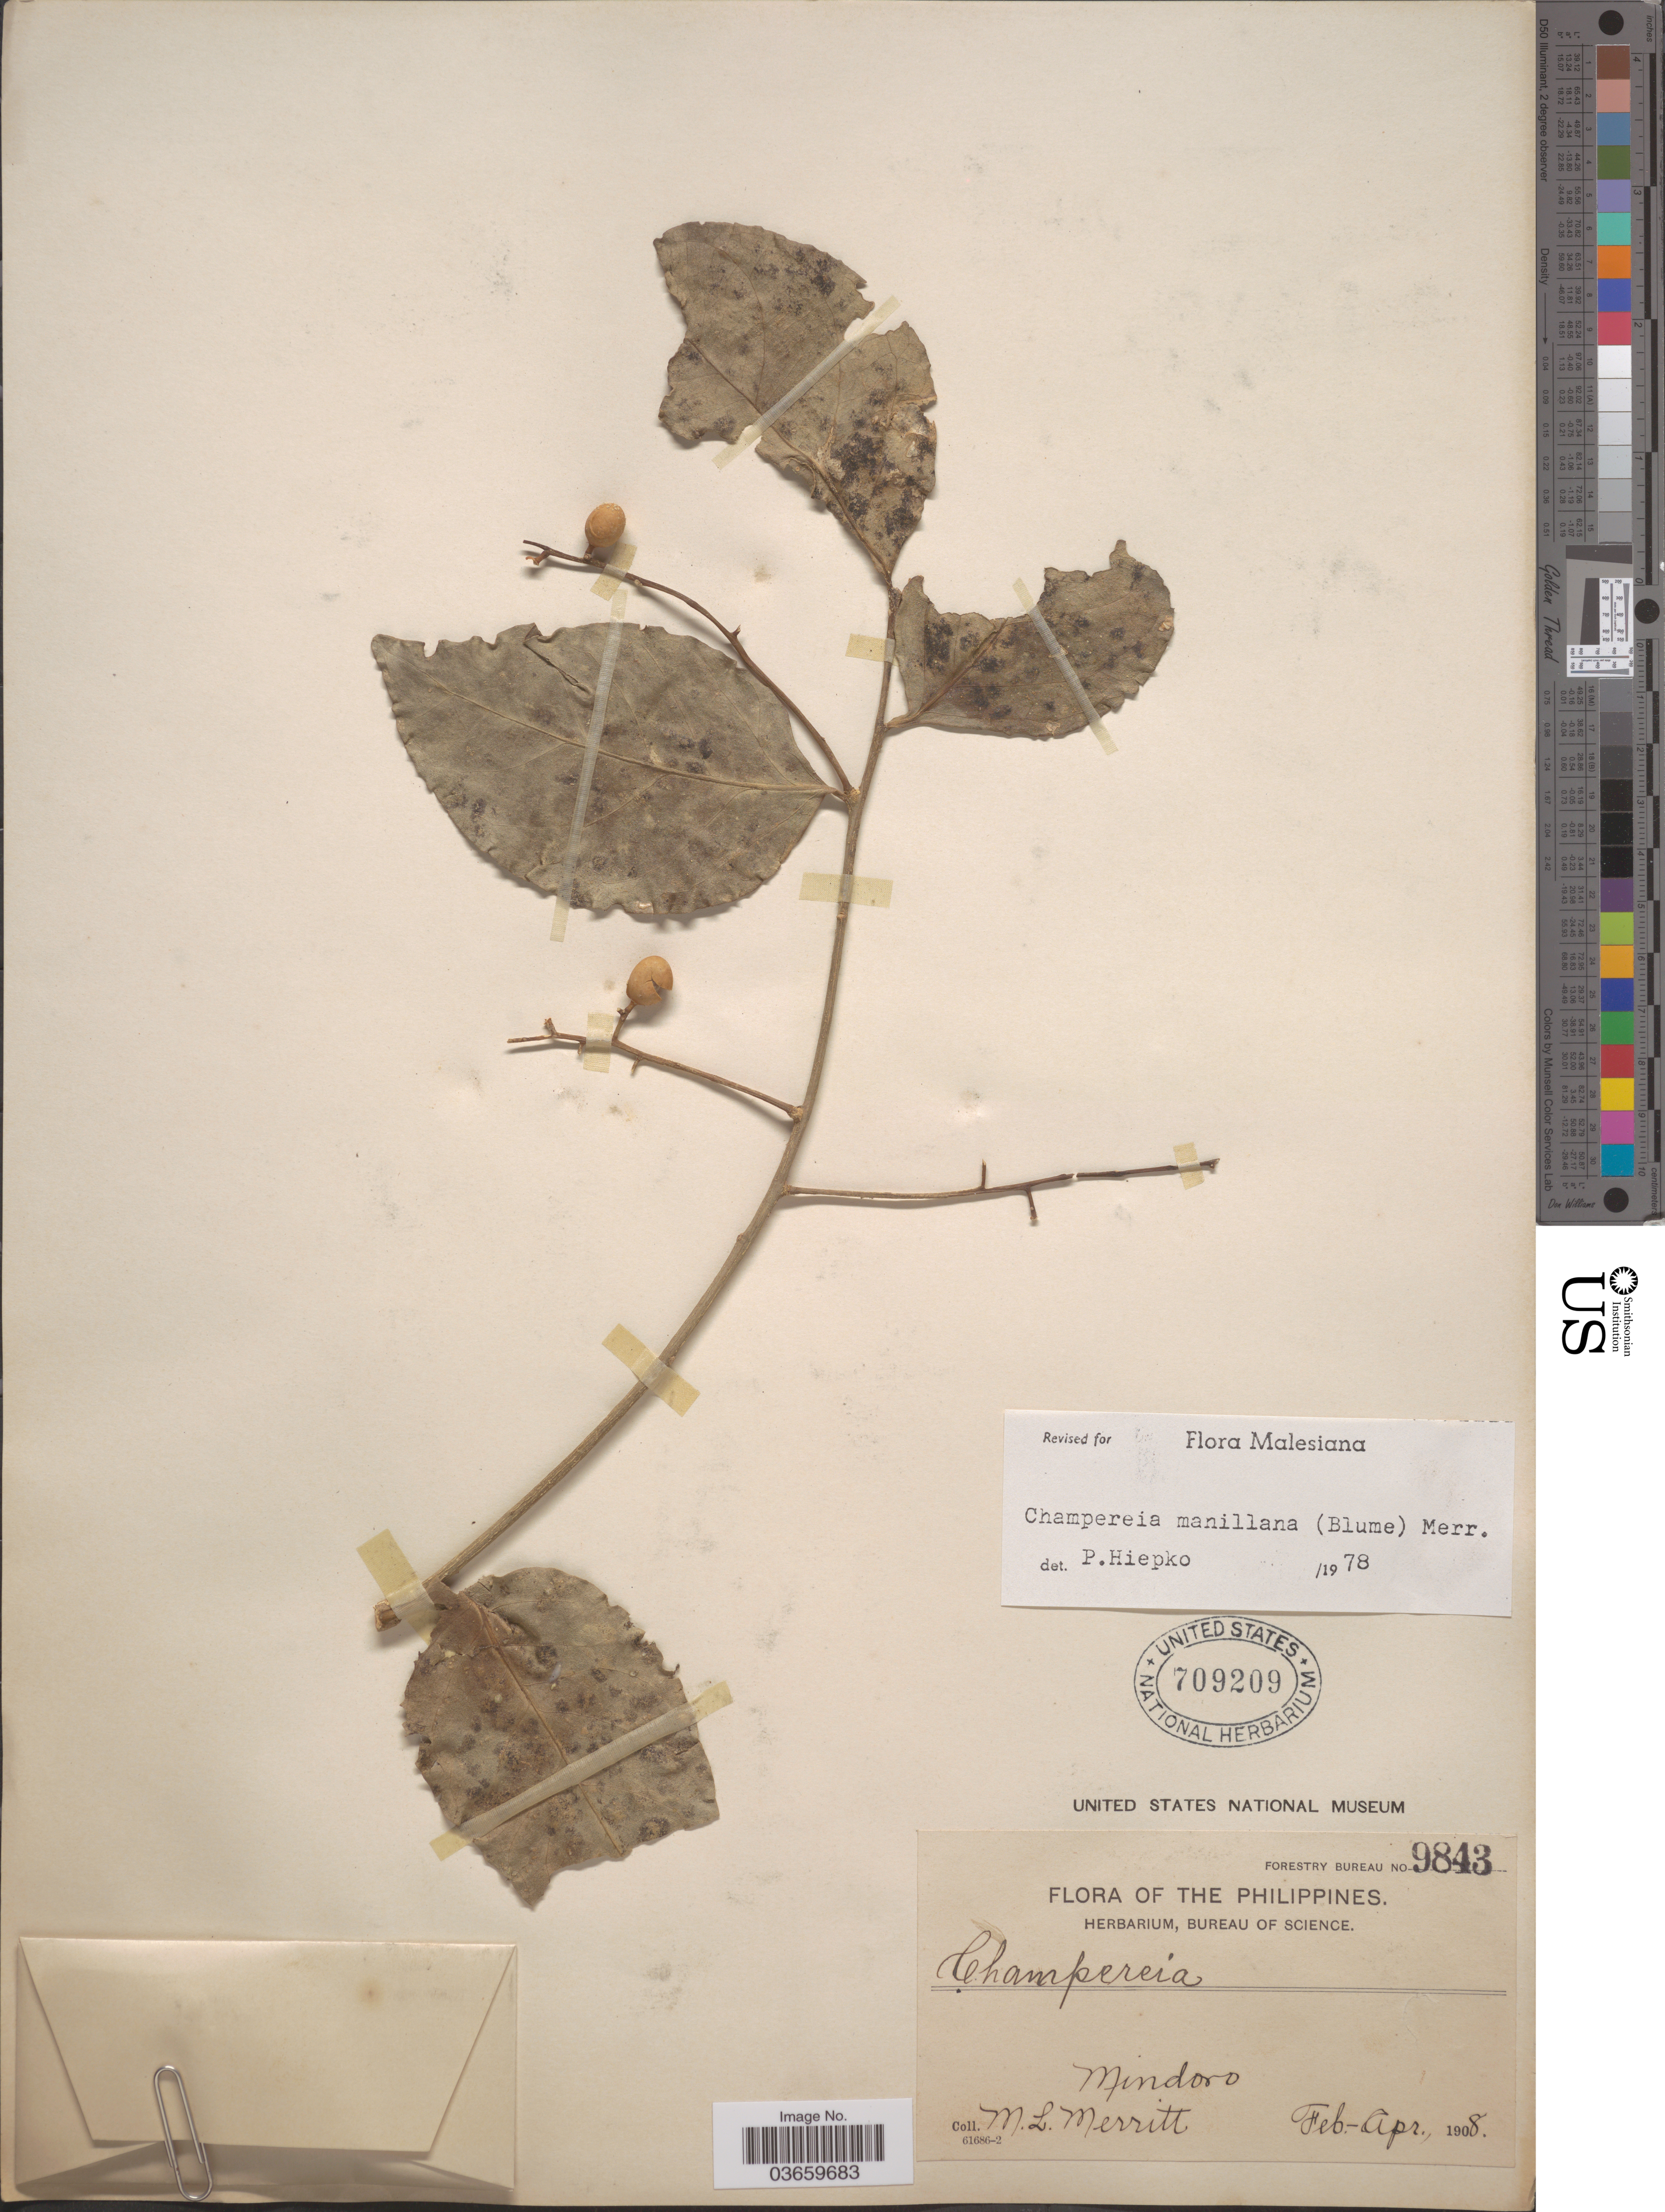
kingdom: Plantae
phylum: Tracheophyta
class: Magnoliopsida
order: Santalales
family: Opiliaceae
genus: Champereia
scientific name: Champereia manillana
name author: (Blume) Merr.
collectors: M. L. Merritt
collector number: Forestry Bureau 9843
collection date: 1908-02/1908-04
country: Philippines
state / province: Mimaropa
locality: Mindoro.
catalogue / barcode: US 709209